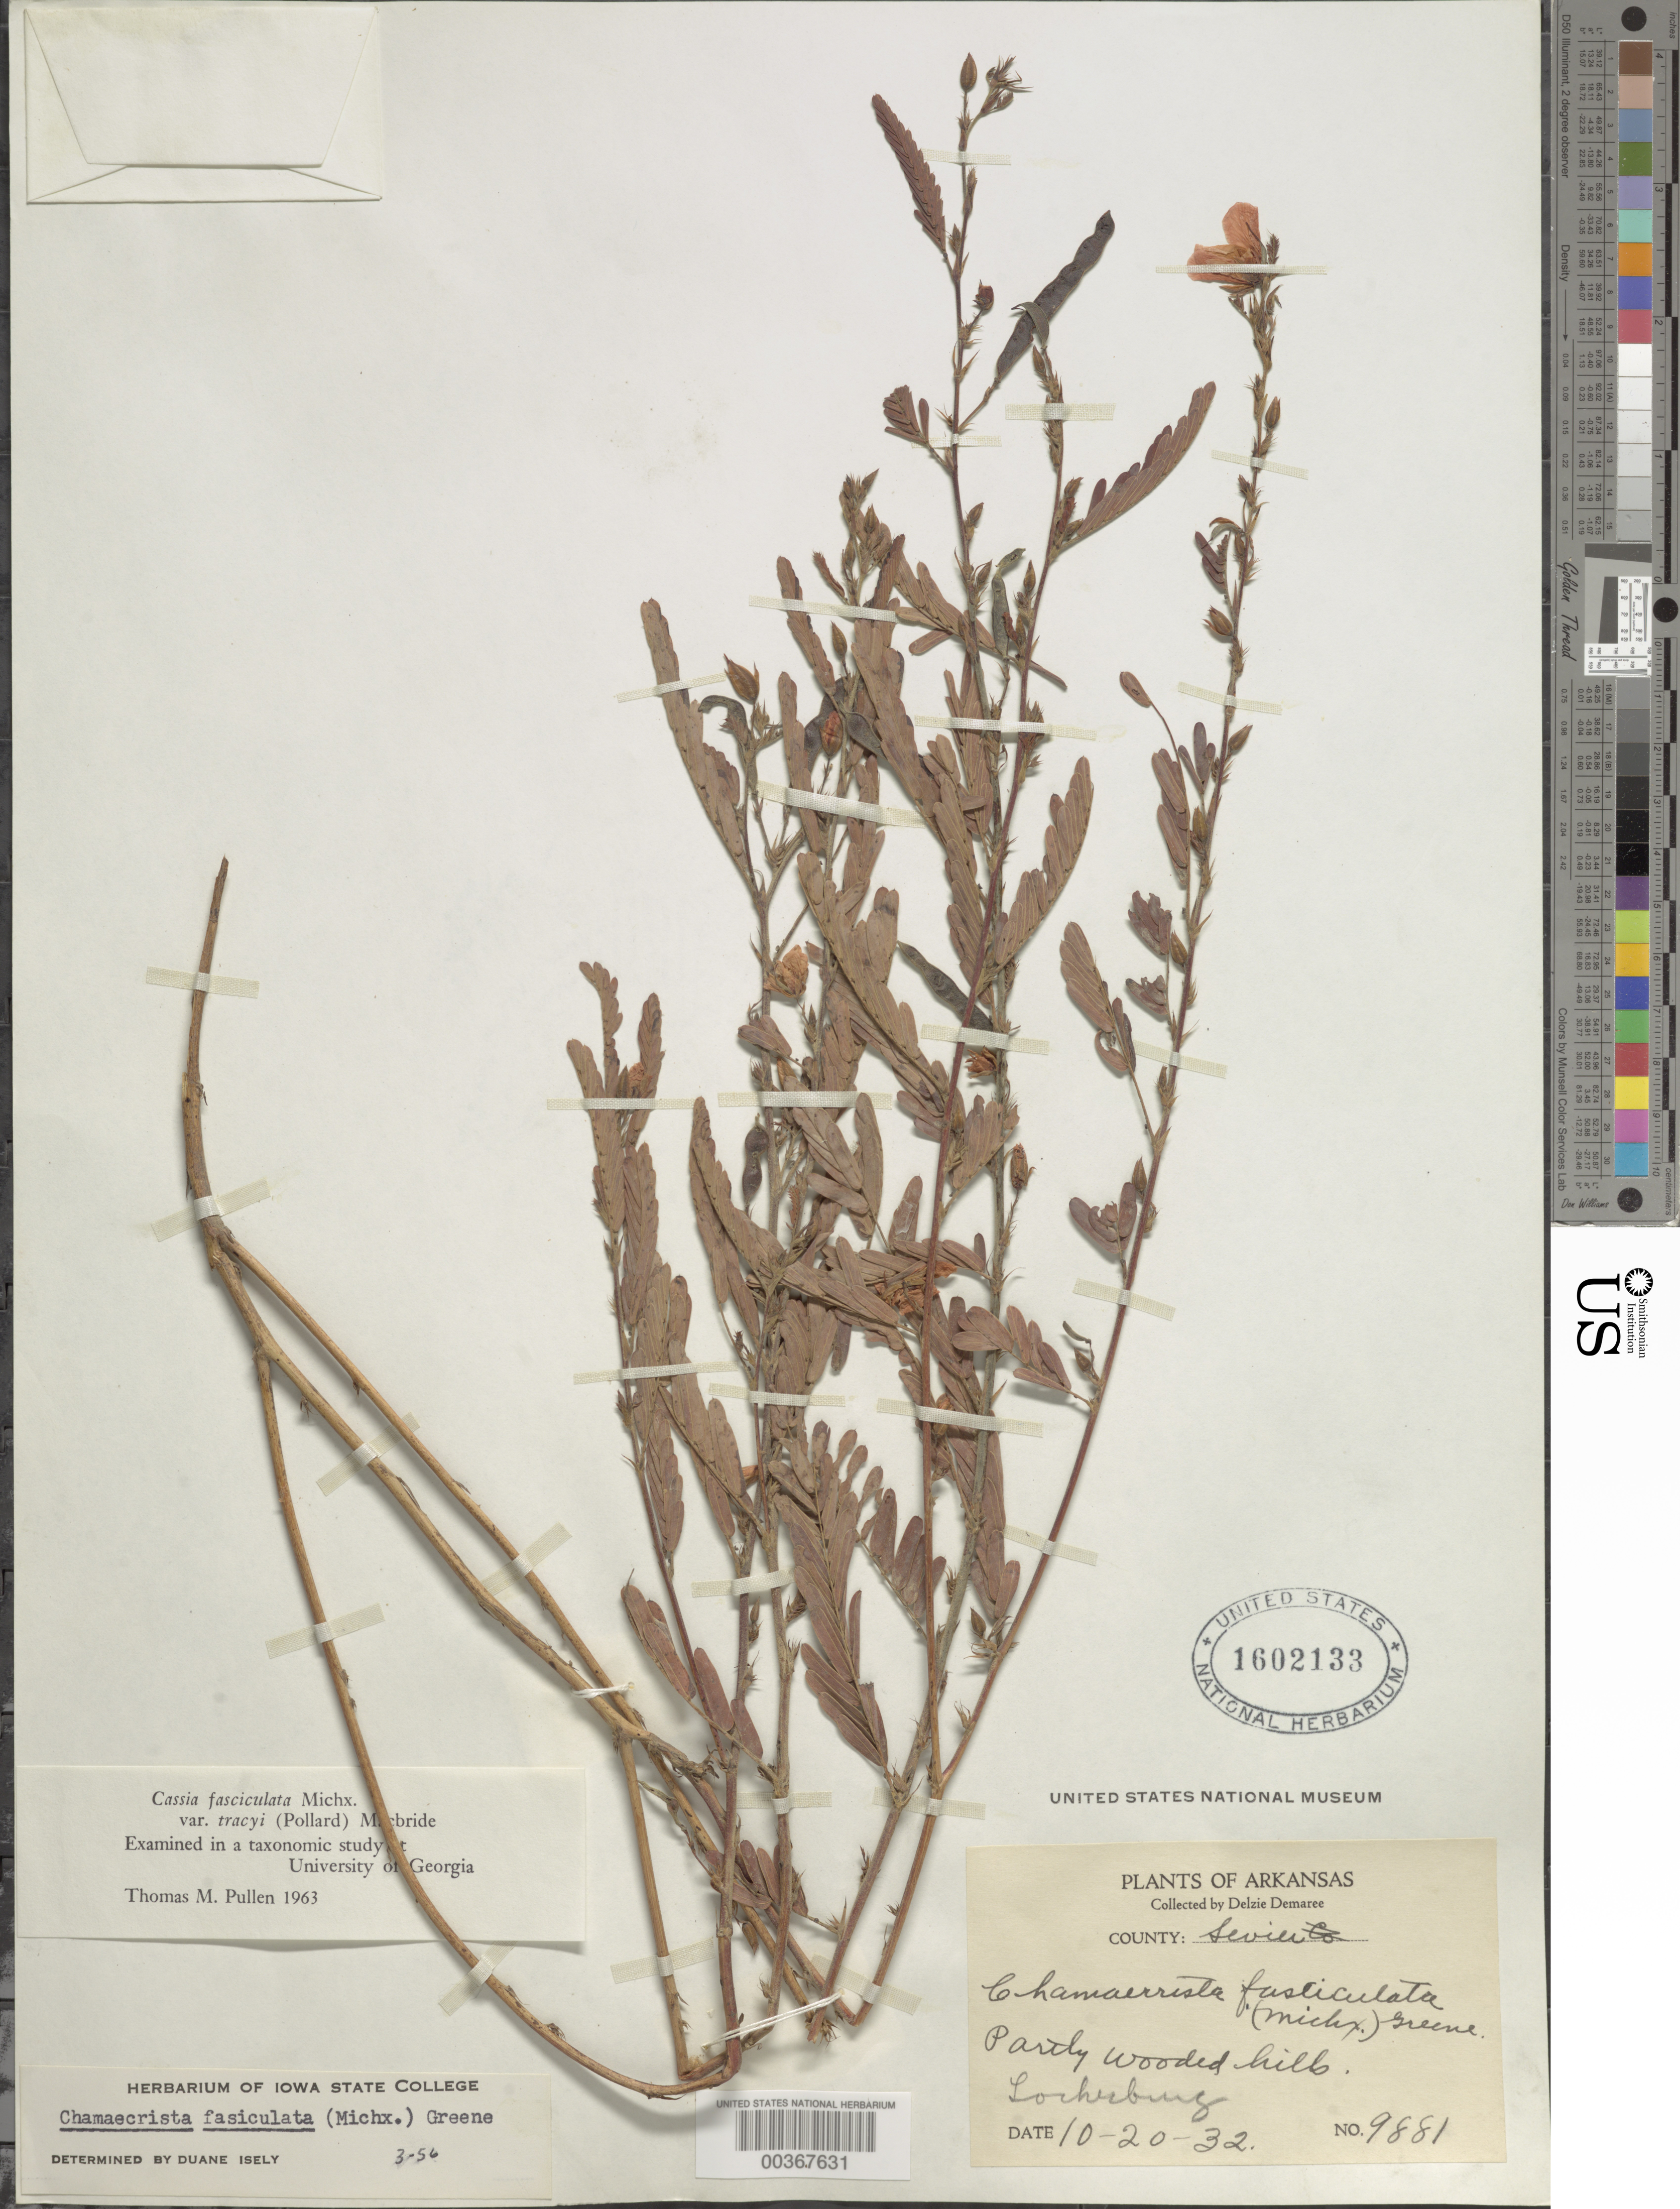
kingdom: Plantae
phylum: Tracheophyta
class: Magnoliopsida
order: Fabales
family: Fabaceae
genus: Chamaecrista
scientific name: Chamaecrista fasciculata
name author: (Michx.) Greene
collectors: D. Demaree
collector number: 9881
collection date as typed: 20 Oct 1932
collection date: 1932-10-20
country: United States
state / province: Arkansas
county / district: Sevier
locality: Lockesburg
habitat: Partly wooded hills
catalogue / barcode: US 1602133